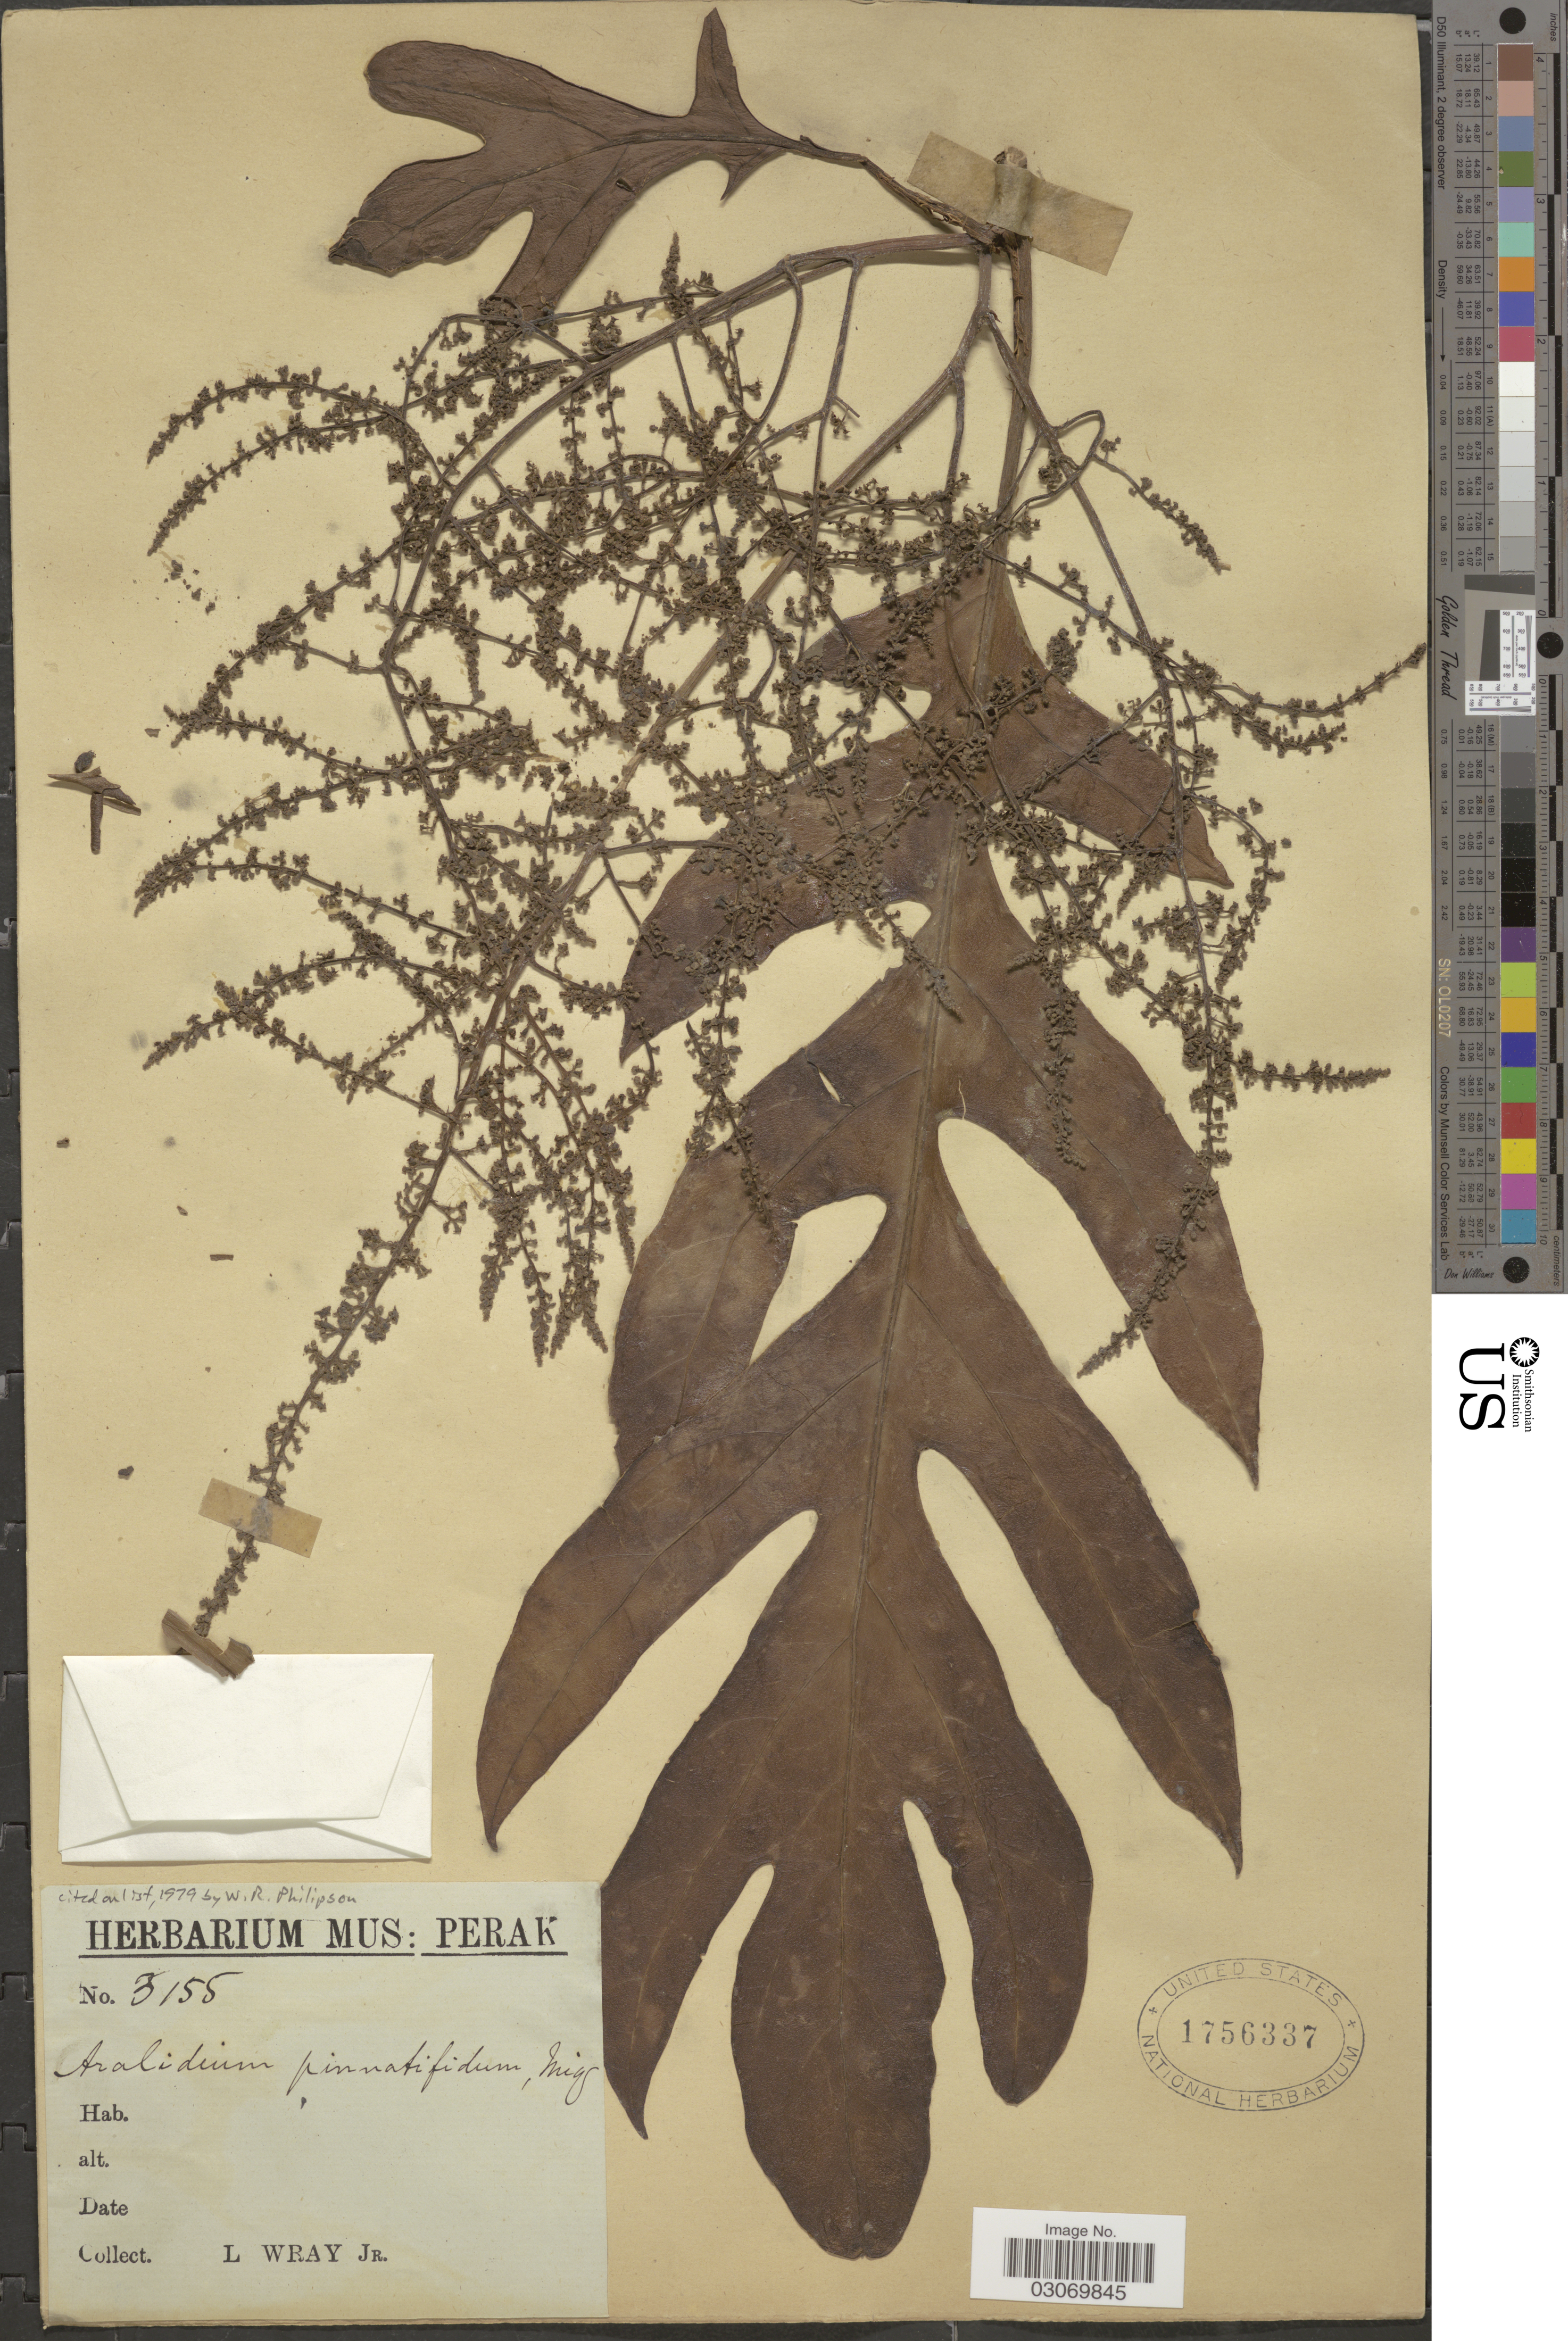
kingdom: Plantae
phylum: Tracheophyta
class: Magnoliopsida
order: Apiales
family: Torricelliaceae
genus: Aralidium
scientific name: Aralidium pinnatifidum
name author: Miq.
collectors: L. Wray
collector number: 3155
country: Malaysia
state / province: Perak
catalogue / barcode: US 1756337